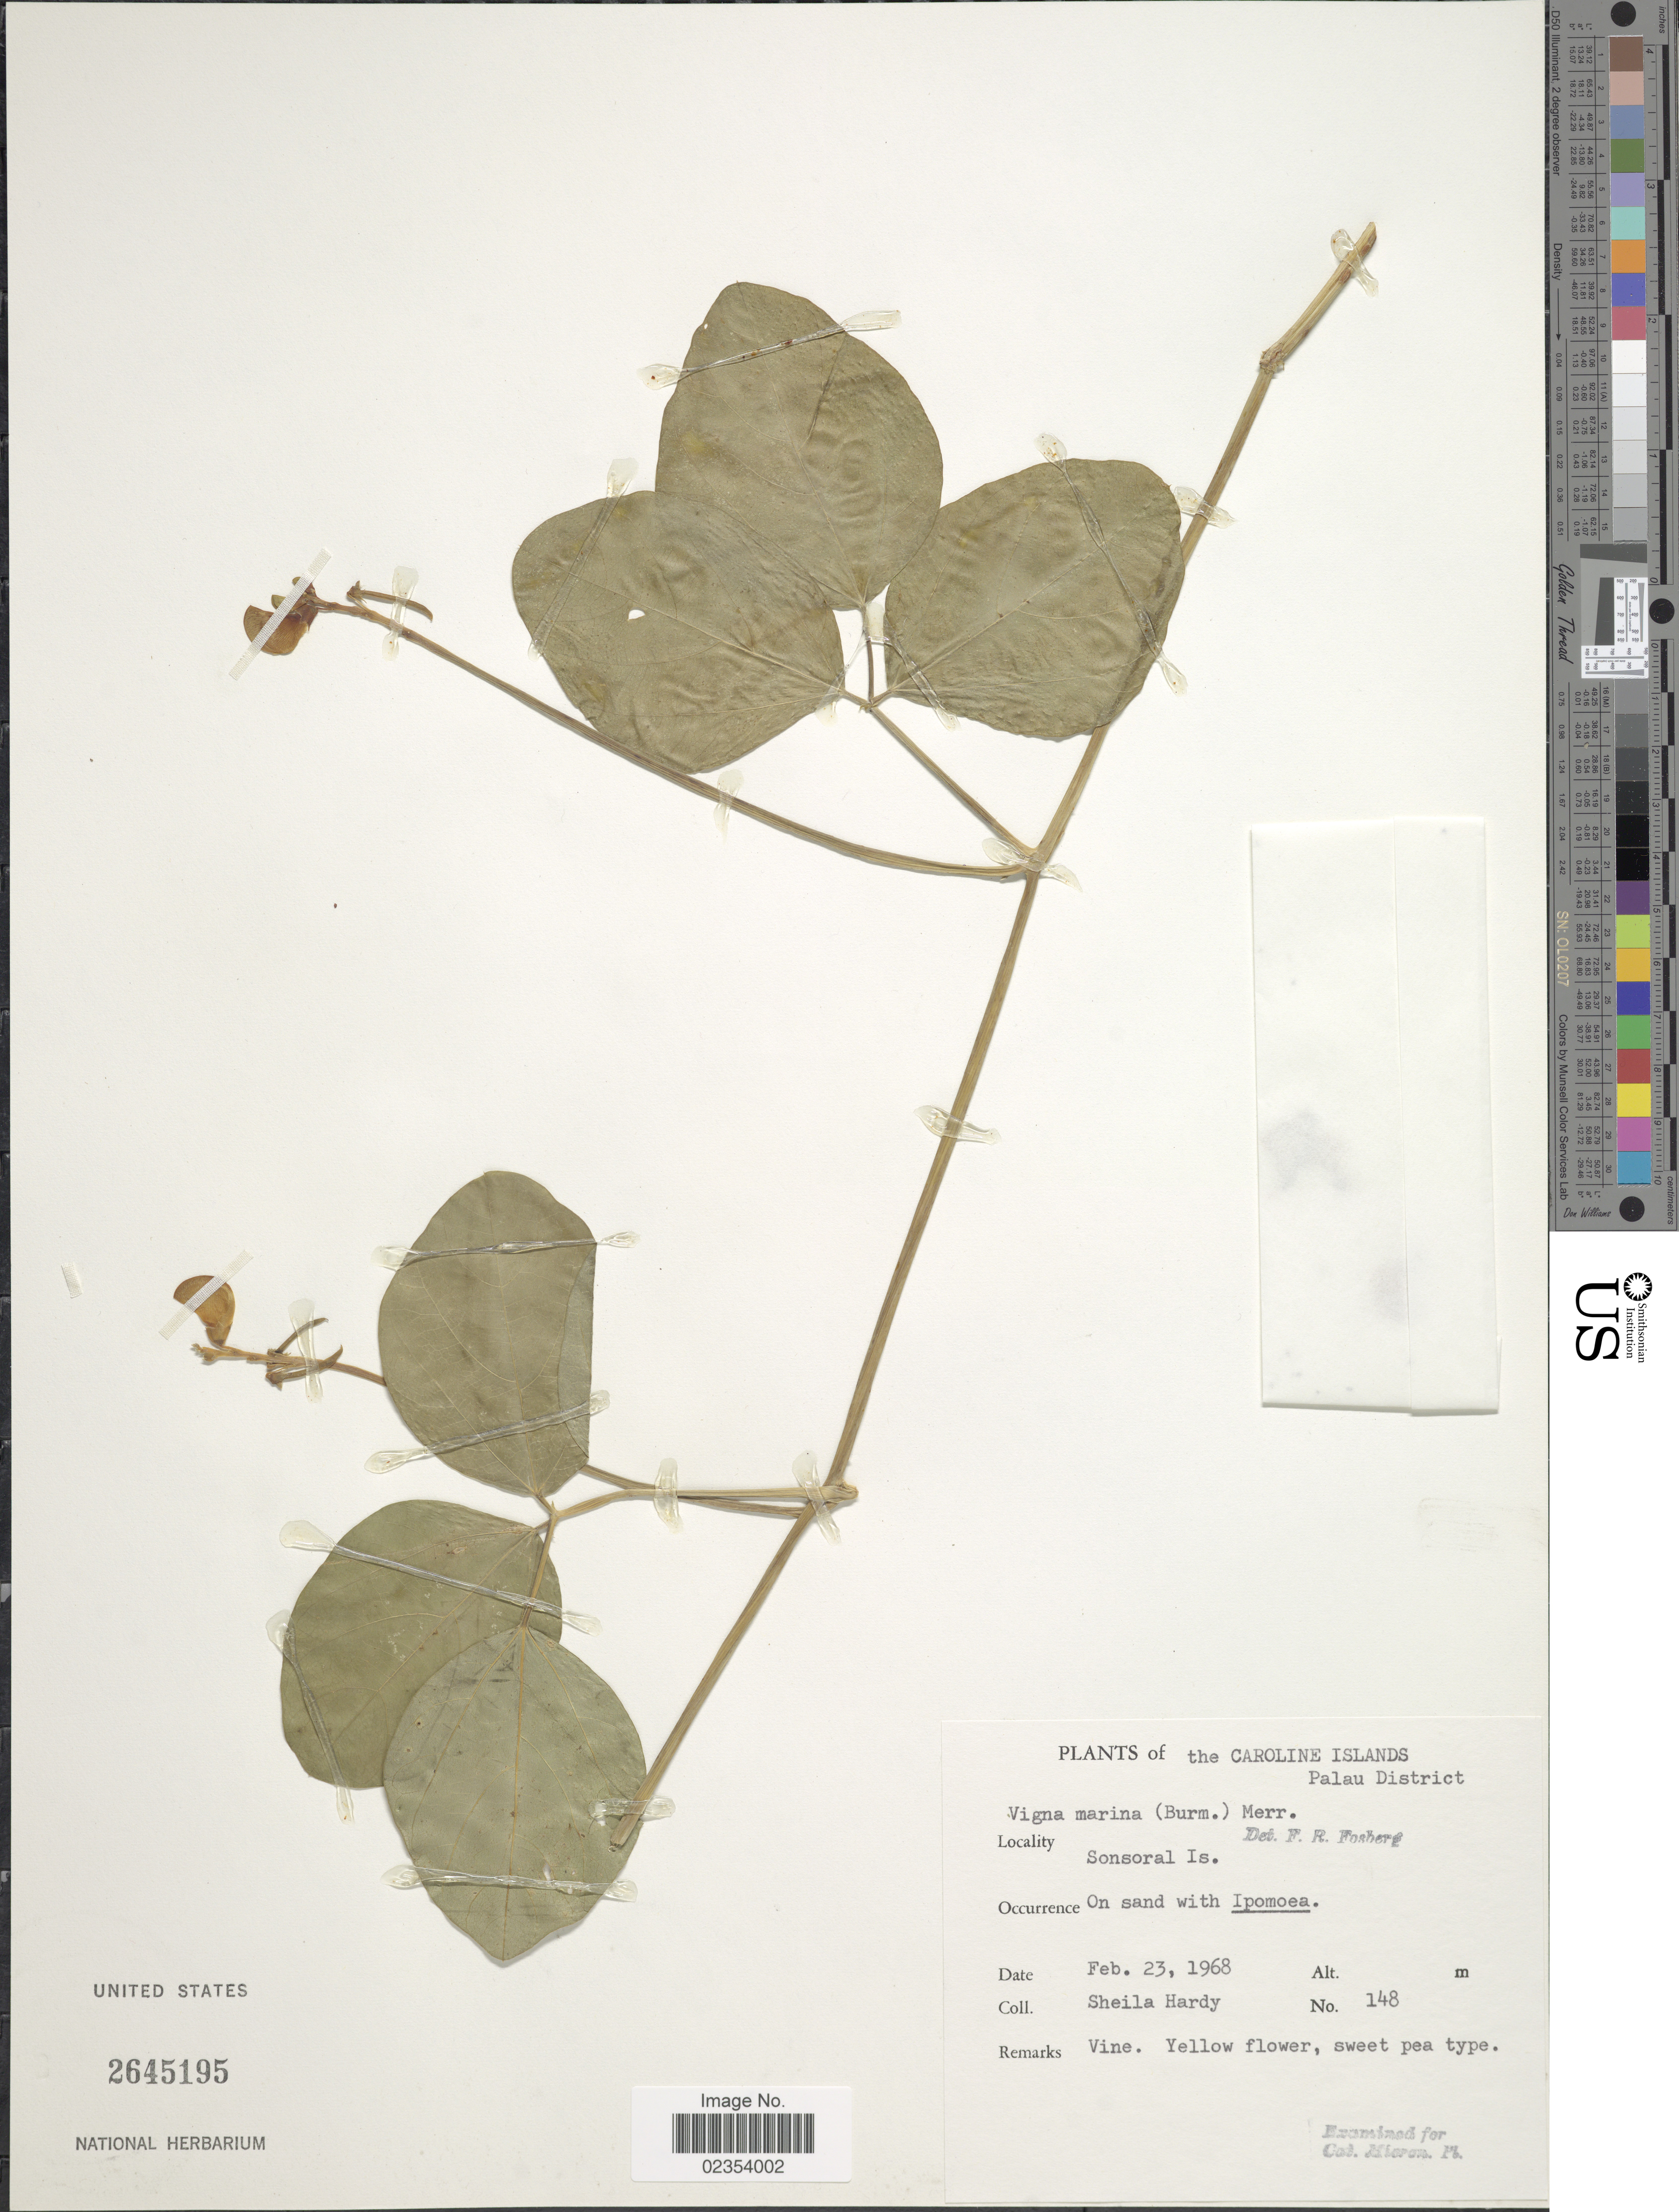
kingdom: Plantae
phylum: Tracheophyta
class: Magnoliopsida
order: Fabales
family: Fabaceae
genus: Vigna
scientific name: Vigna marina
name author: (Burm.) Merr.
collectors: S. Hardy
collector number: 148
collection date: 1968-02-23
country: Palau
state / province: Belau Outliers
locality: Caroline Islands. Palau District. Sonsoral Is.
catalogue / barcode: US 2645195